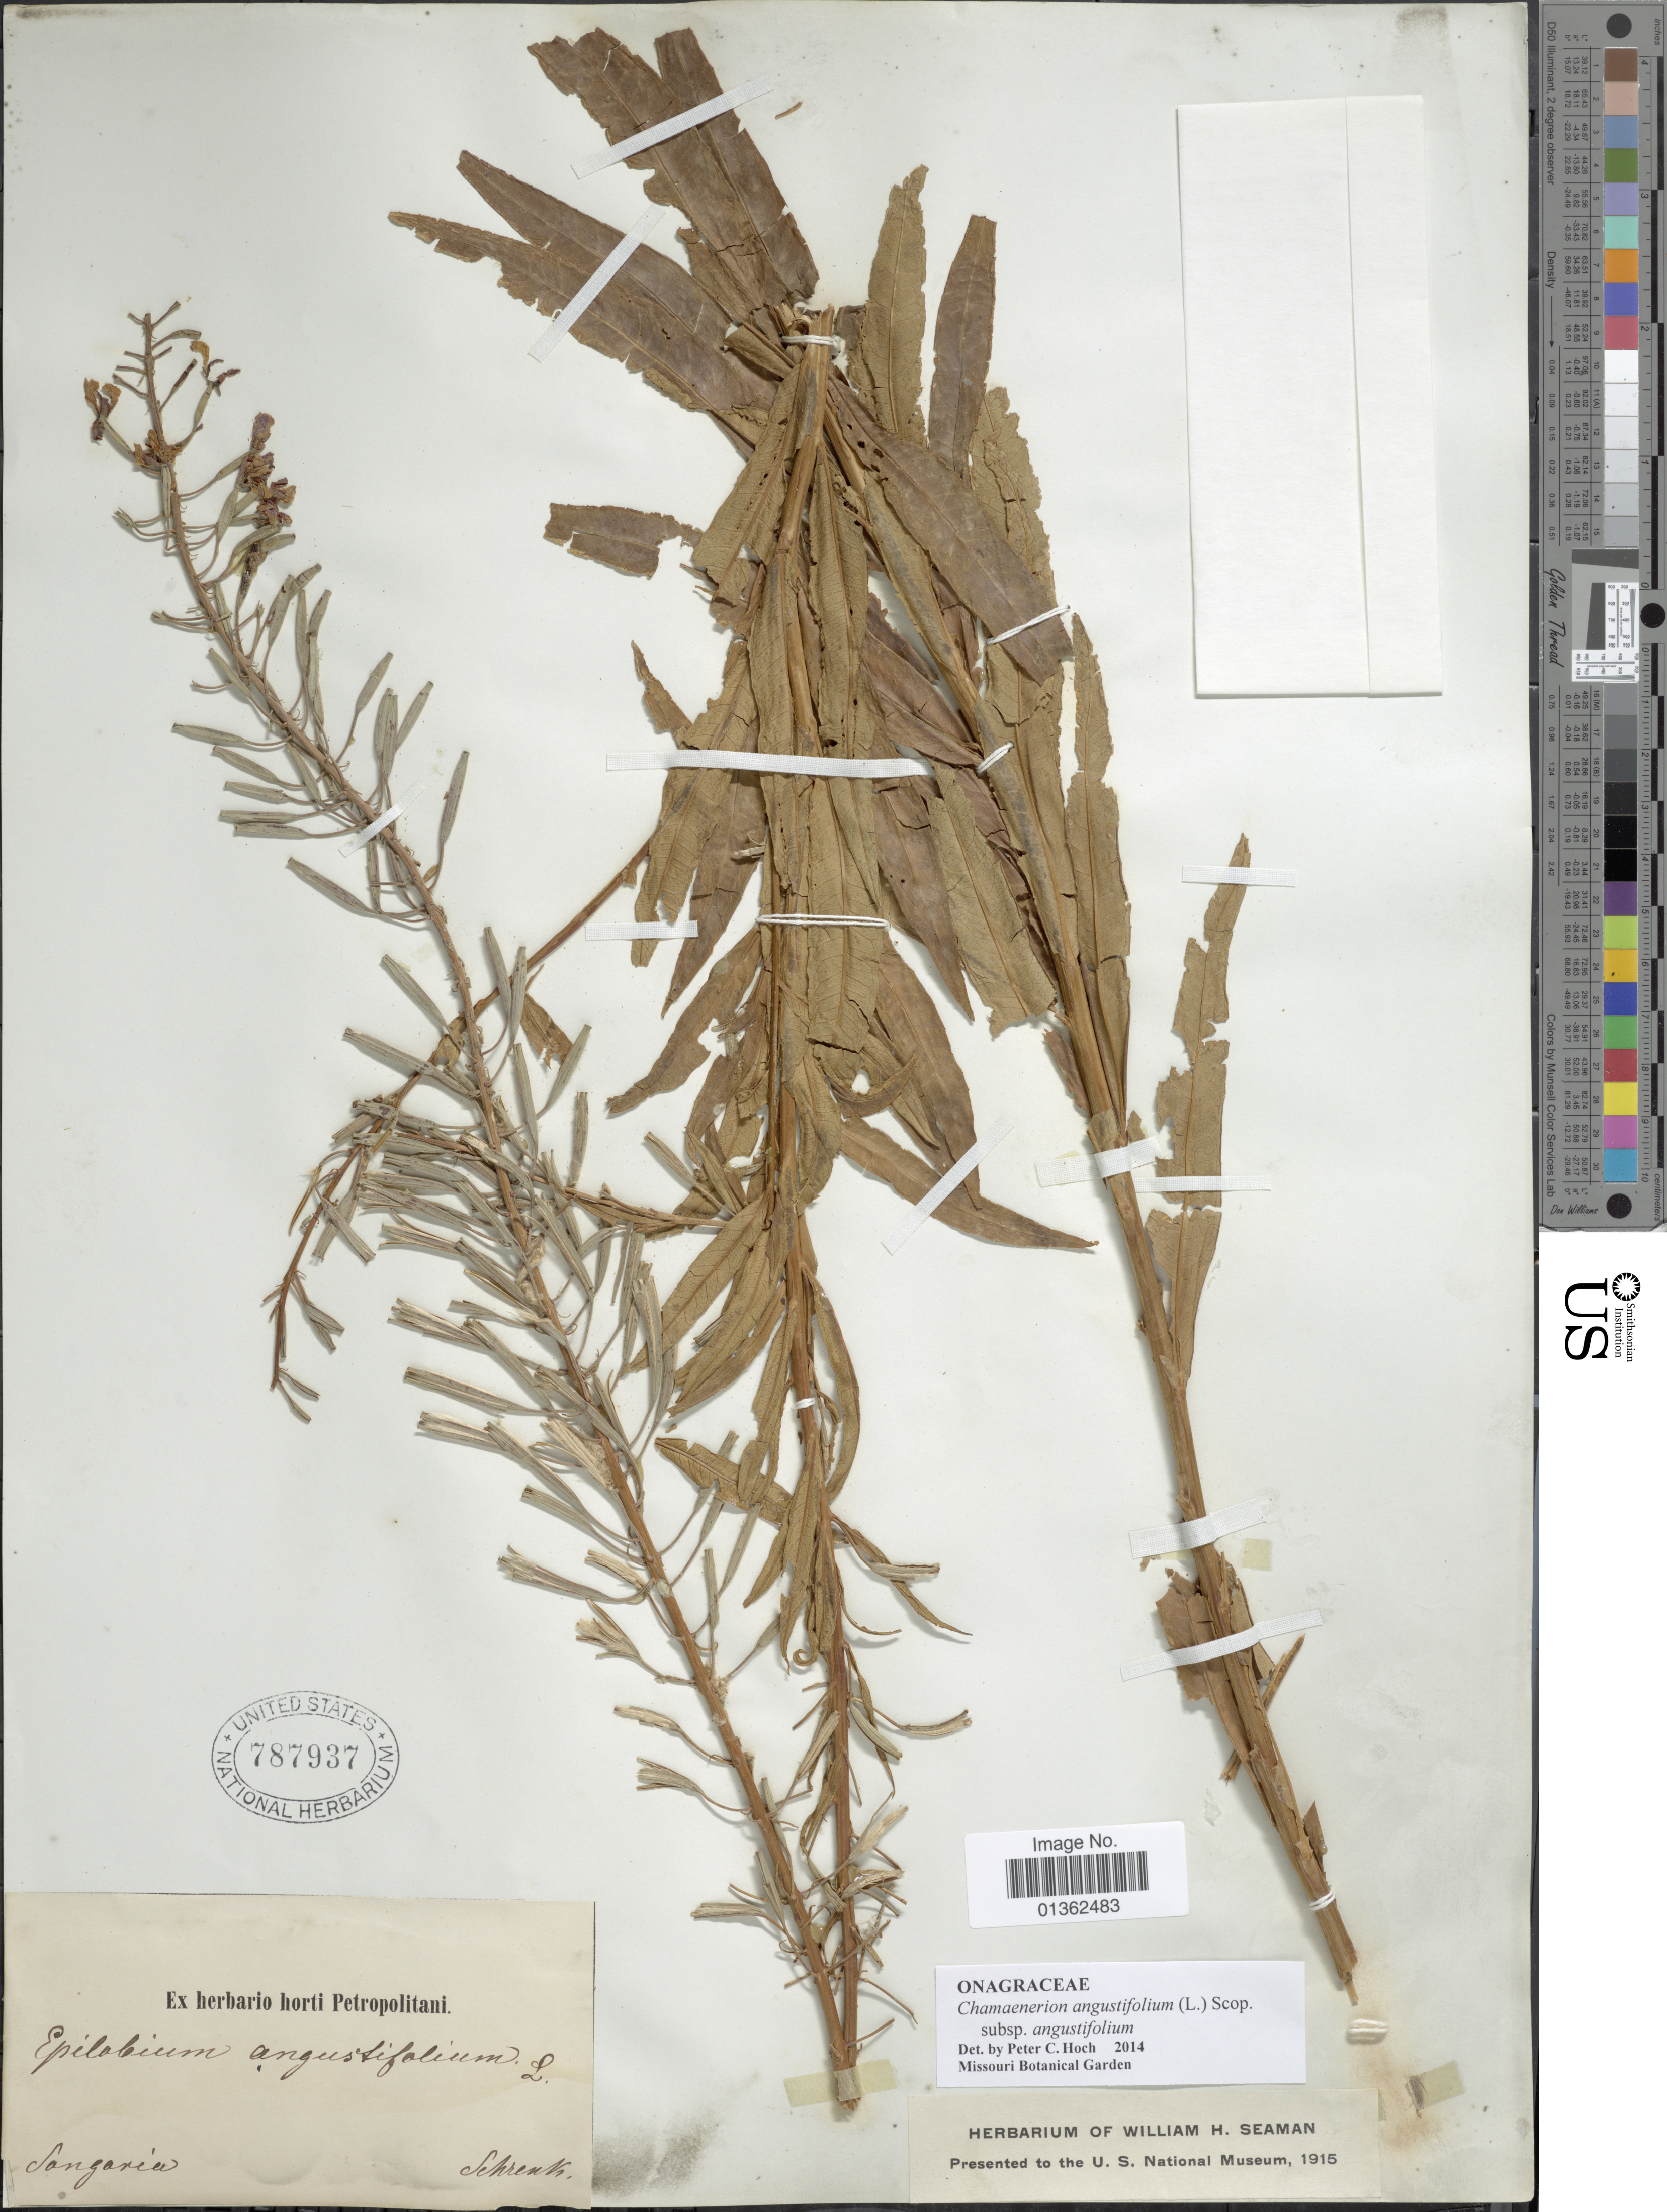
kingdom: Plantae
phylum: Tracheophyta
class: Magnoliopsida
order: Myrtales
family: Onagraceae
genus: Chamaenerion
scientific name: Chamaenerion angustifolium subsp. angustifolium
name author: (L.) Scop.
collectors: Schrenk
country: Hungary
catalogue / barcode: US 787937